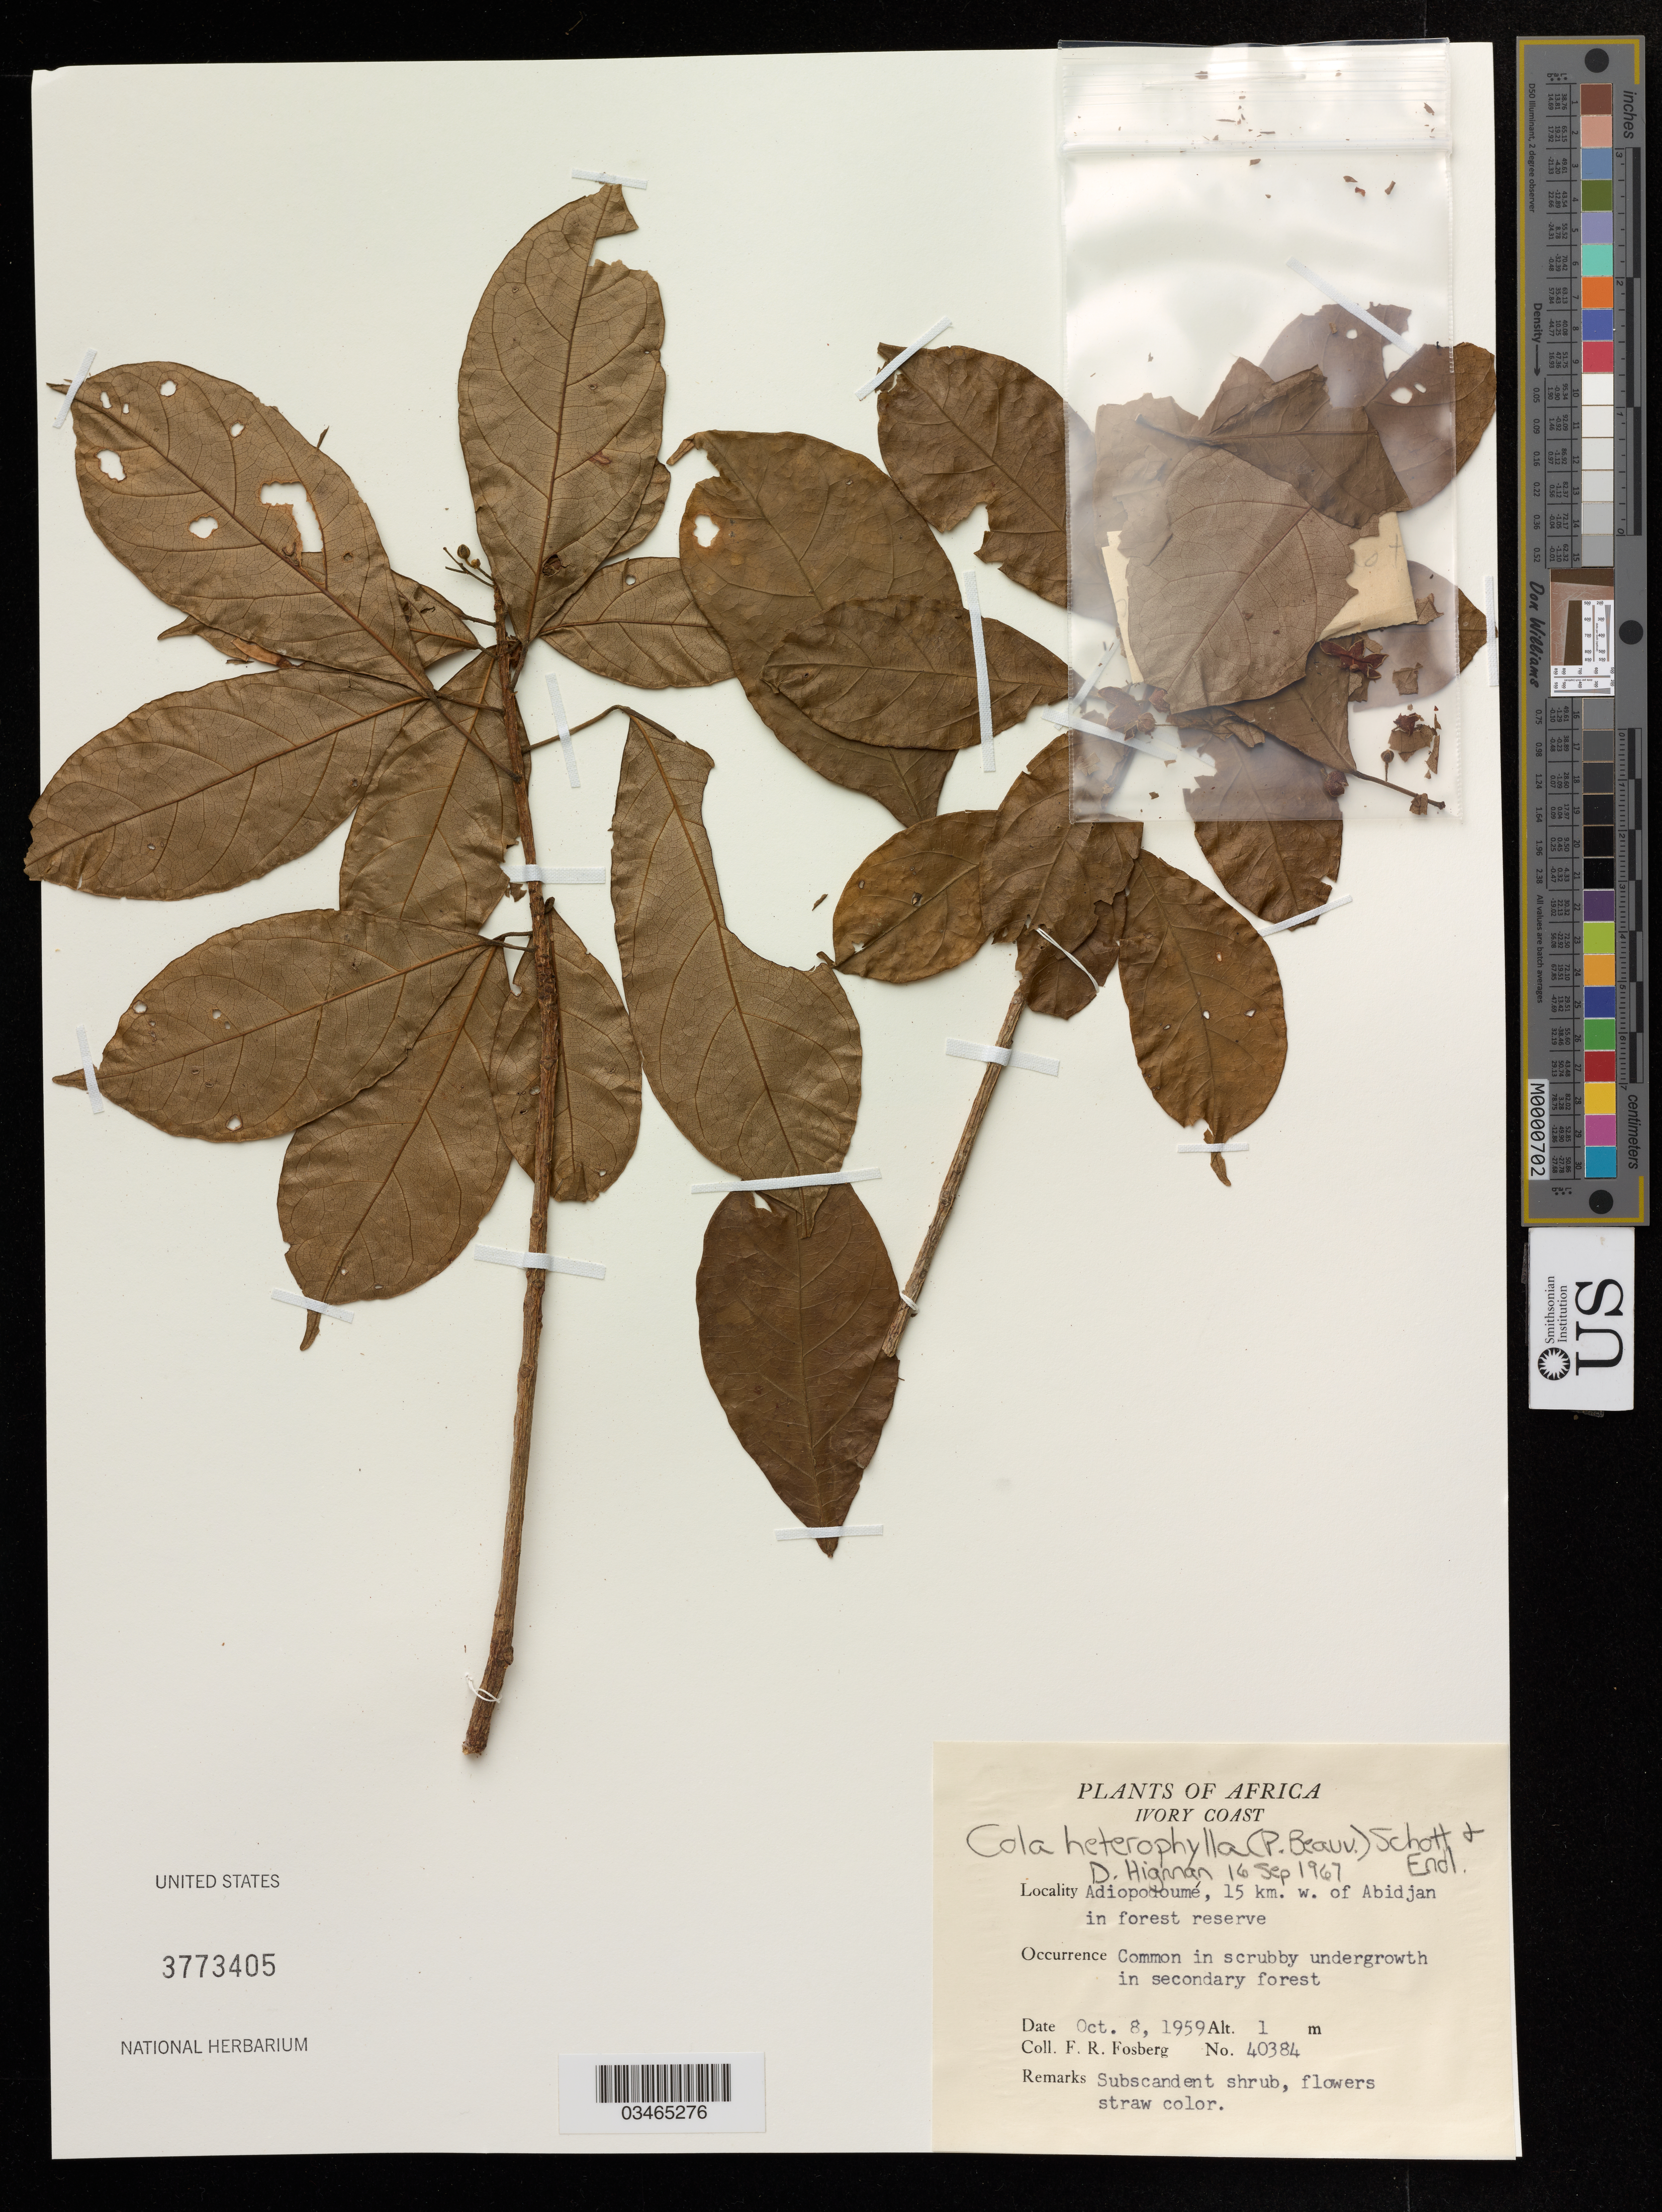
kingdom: Plantae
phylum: Tracheophyta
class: Magnoliopsida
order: Malvales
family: Malvaceae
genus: Cola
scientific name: Cola heterophylla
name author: (P. Beauv.) Schott & Endl.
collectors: F. R. Fosberg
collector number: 40384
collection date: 1959-10-08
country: Ivory Coast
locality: Africa, Ivory Coast, Adiopoloumé, 15 km. w. of Abidjan in forest reserve.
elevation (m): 1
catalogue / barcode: US 3773405